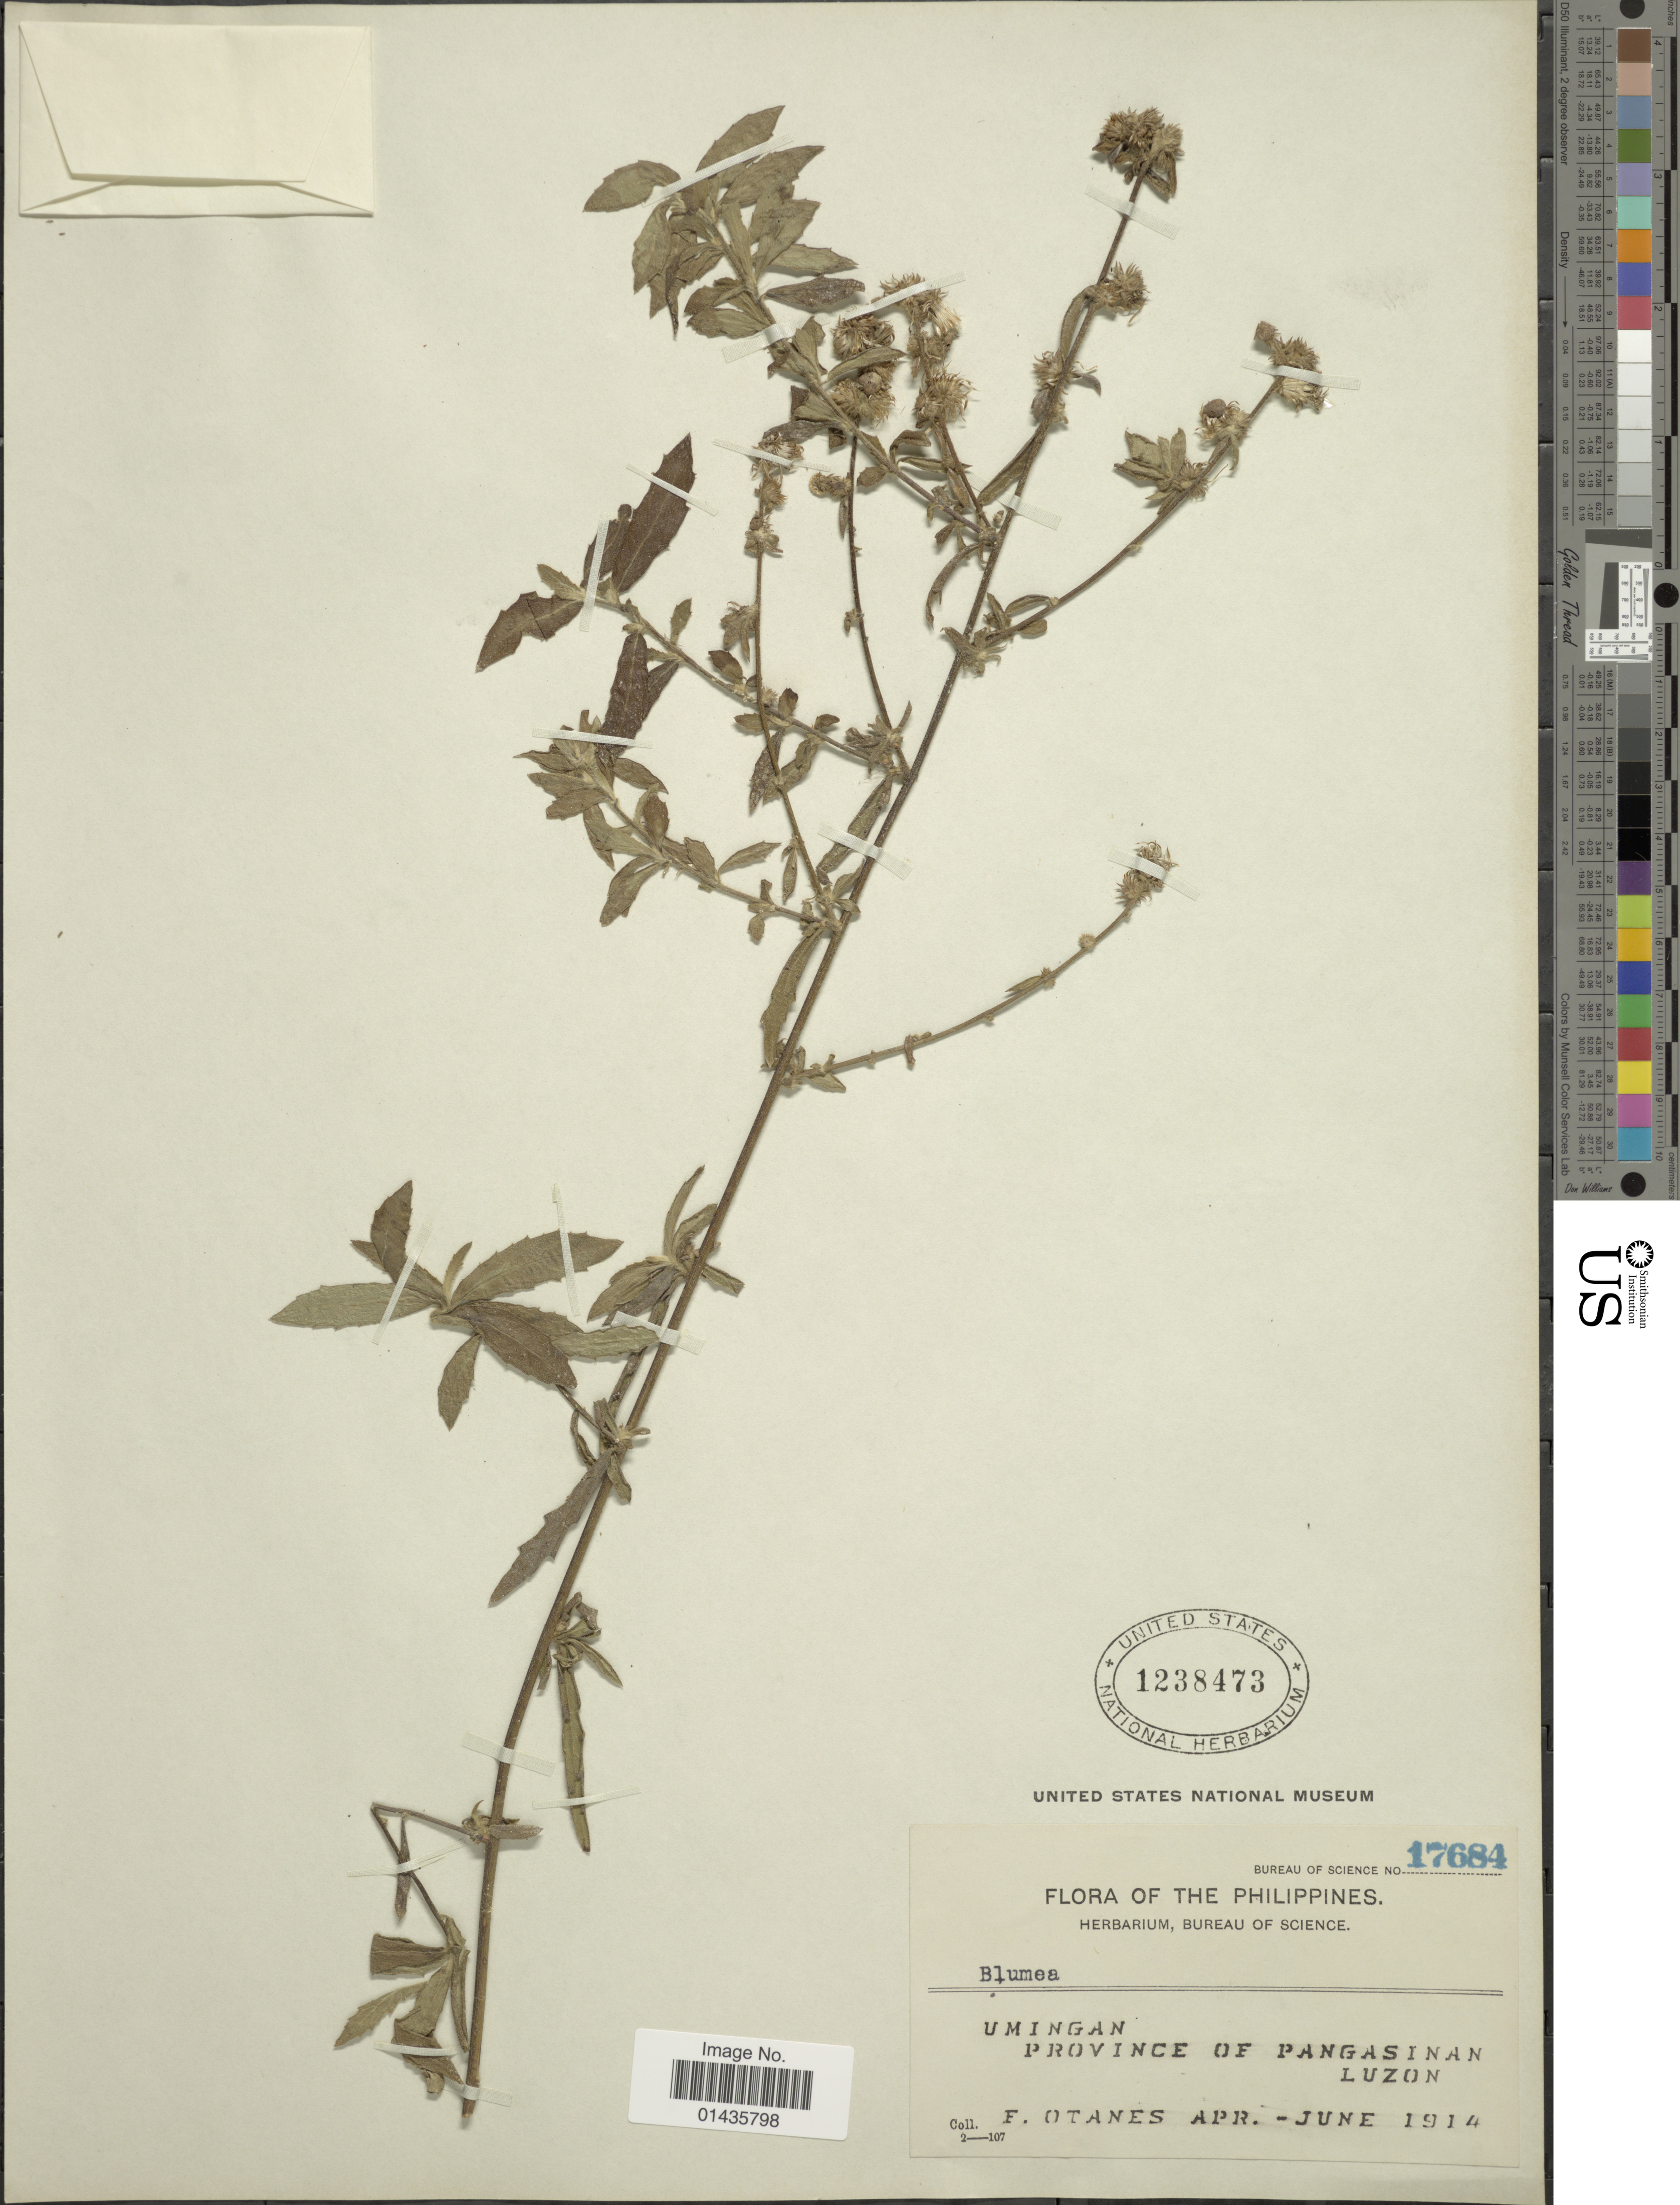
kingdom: Plantae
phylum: Tracheophyta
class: Magnoliopsida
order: Asterales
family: Asteraceae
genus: Blumea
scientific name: Blumea sp.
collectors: F. Q. Otanes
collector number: Bureau of Science 17684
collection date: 1914-04/1914-06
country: Philippines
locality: Umingan, Province of Pangasinan, Luzon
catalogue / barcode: US 1238473